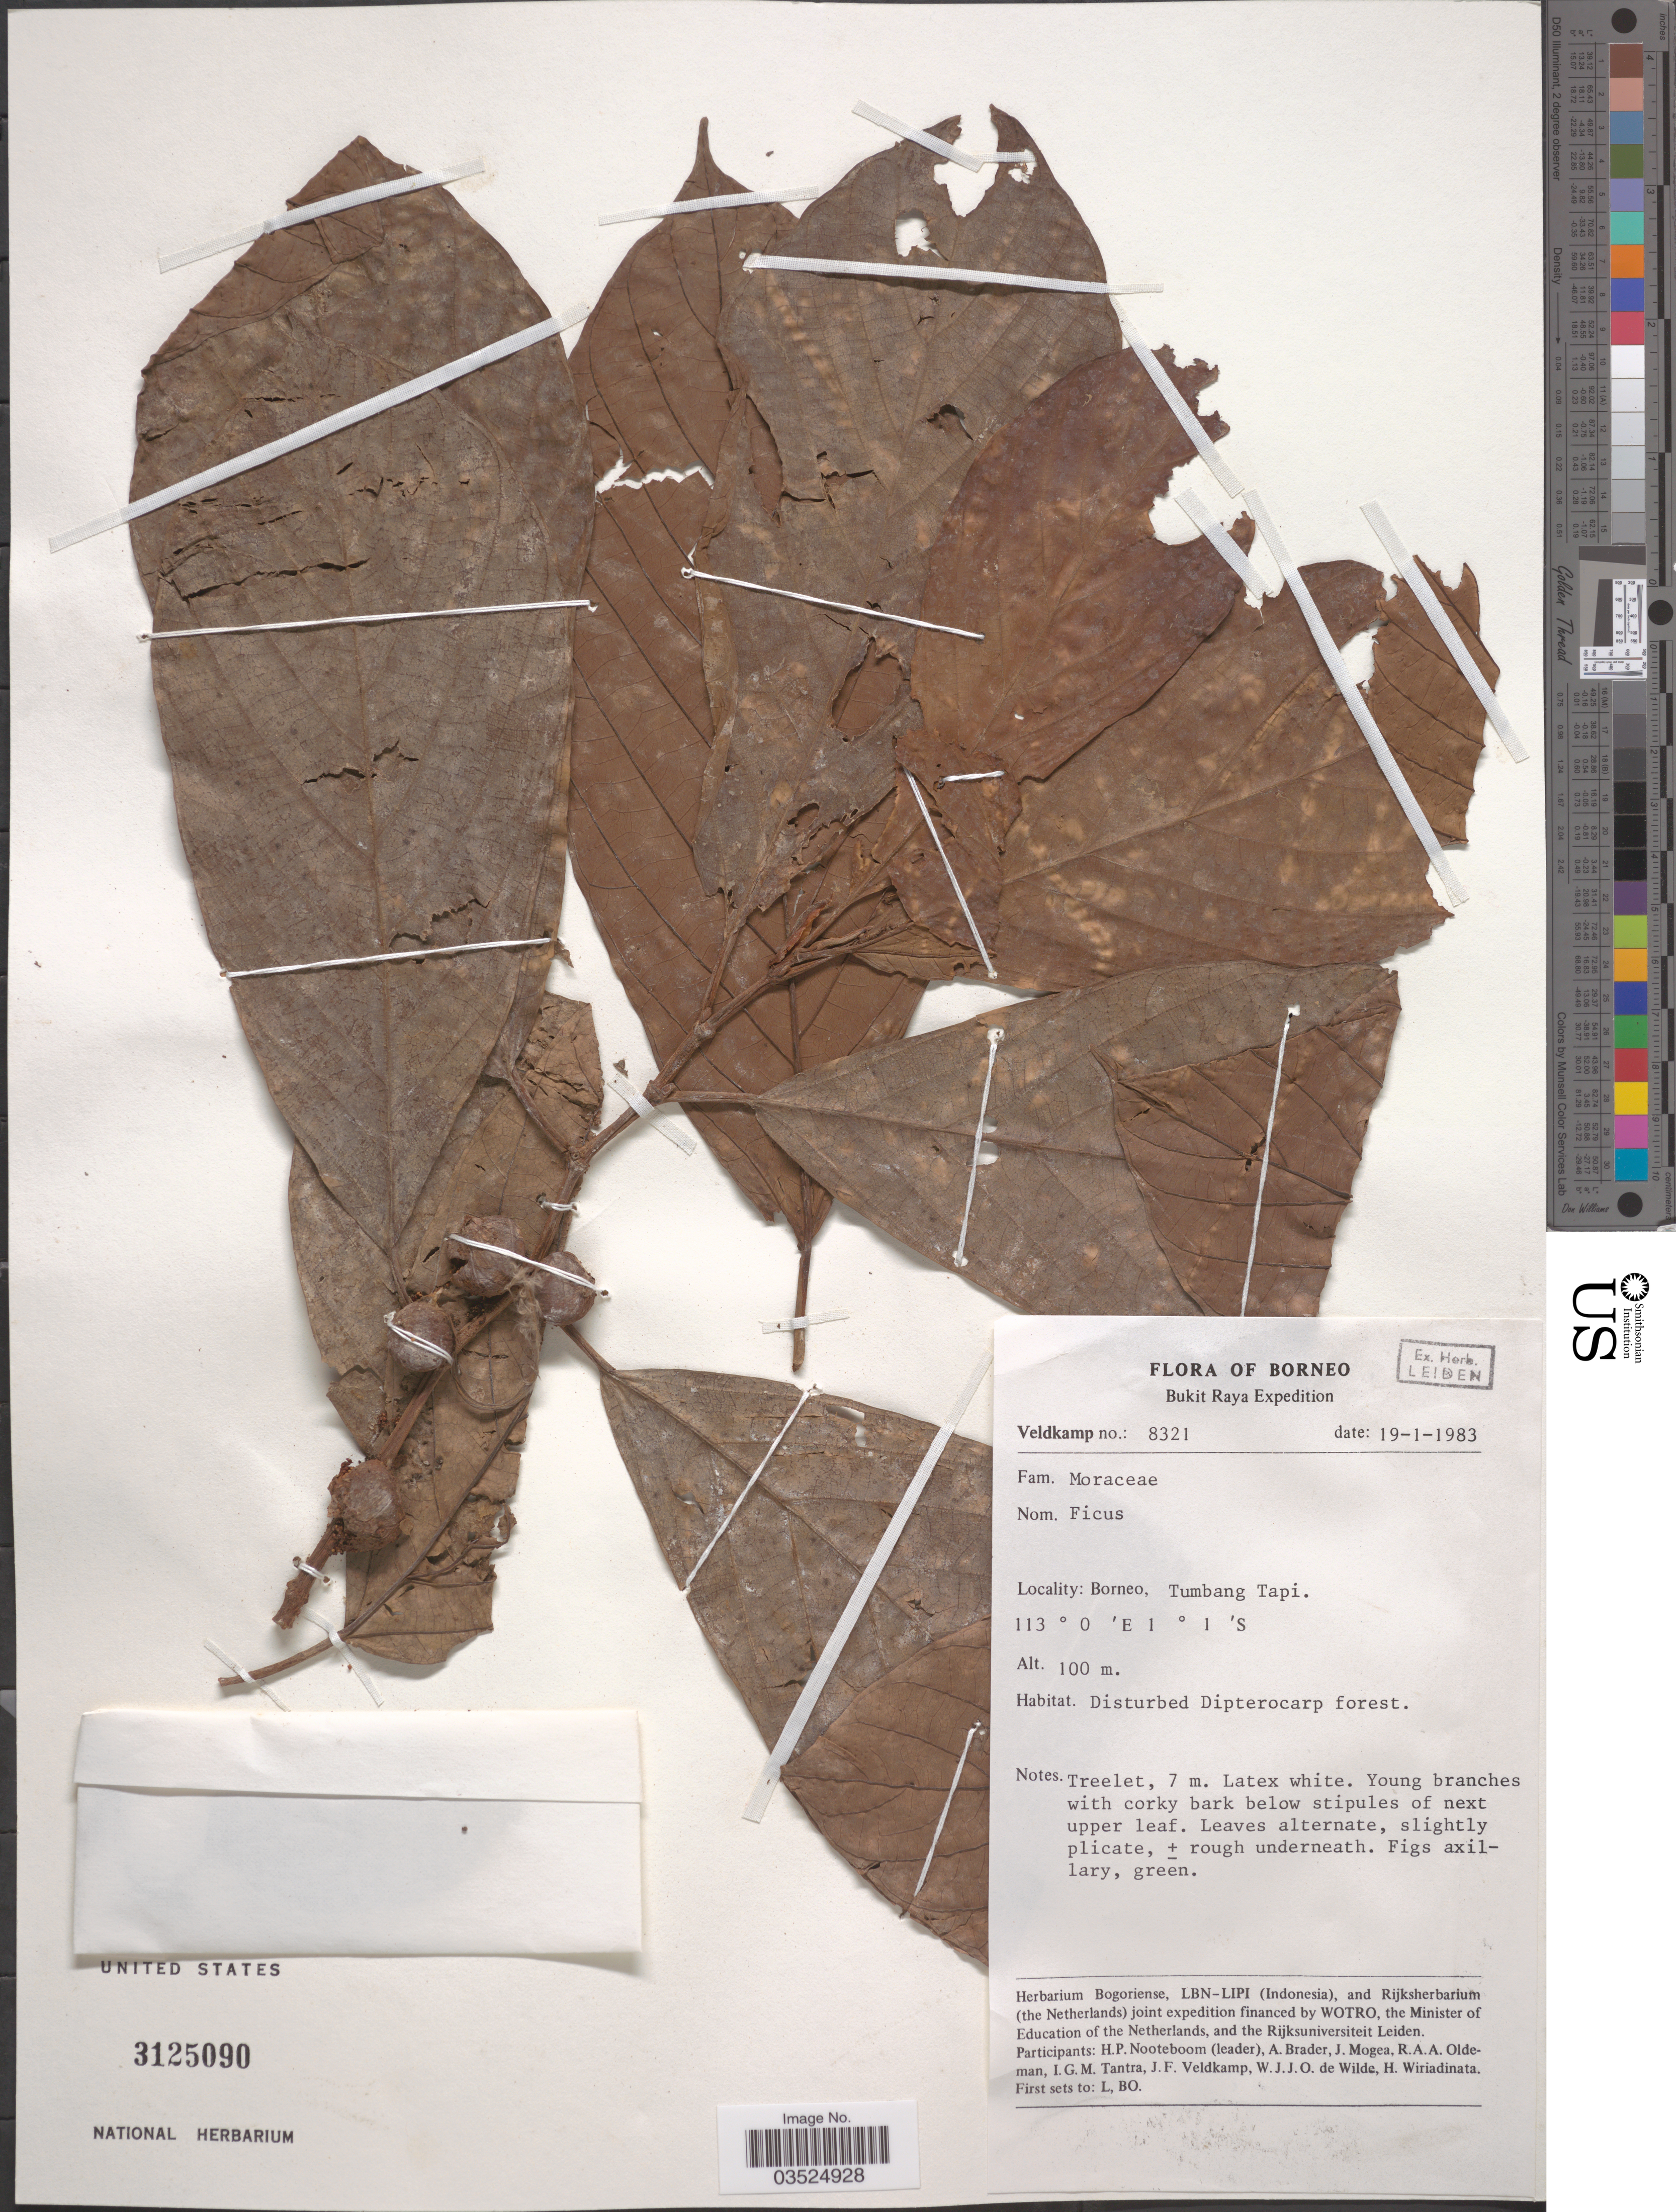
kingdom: Plantae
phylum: Tracheophyta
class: Magnoliopsida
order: Rosales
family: Moraceae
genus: Ficus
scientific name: Ficus sp.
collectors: J. F. Veldkamp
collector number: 8321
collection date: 1983-01-19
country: Indonesia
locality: Borneo, Tumbang Tapi.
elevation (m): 100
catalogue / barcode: US 3125090